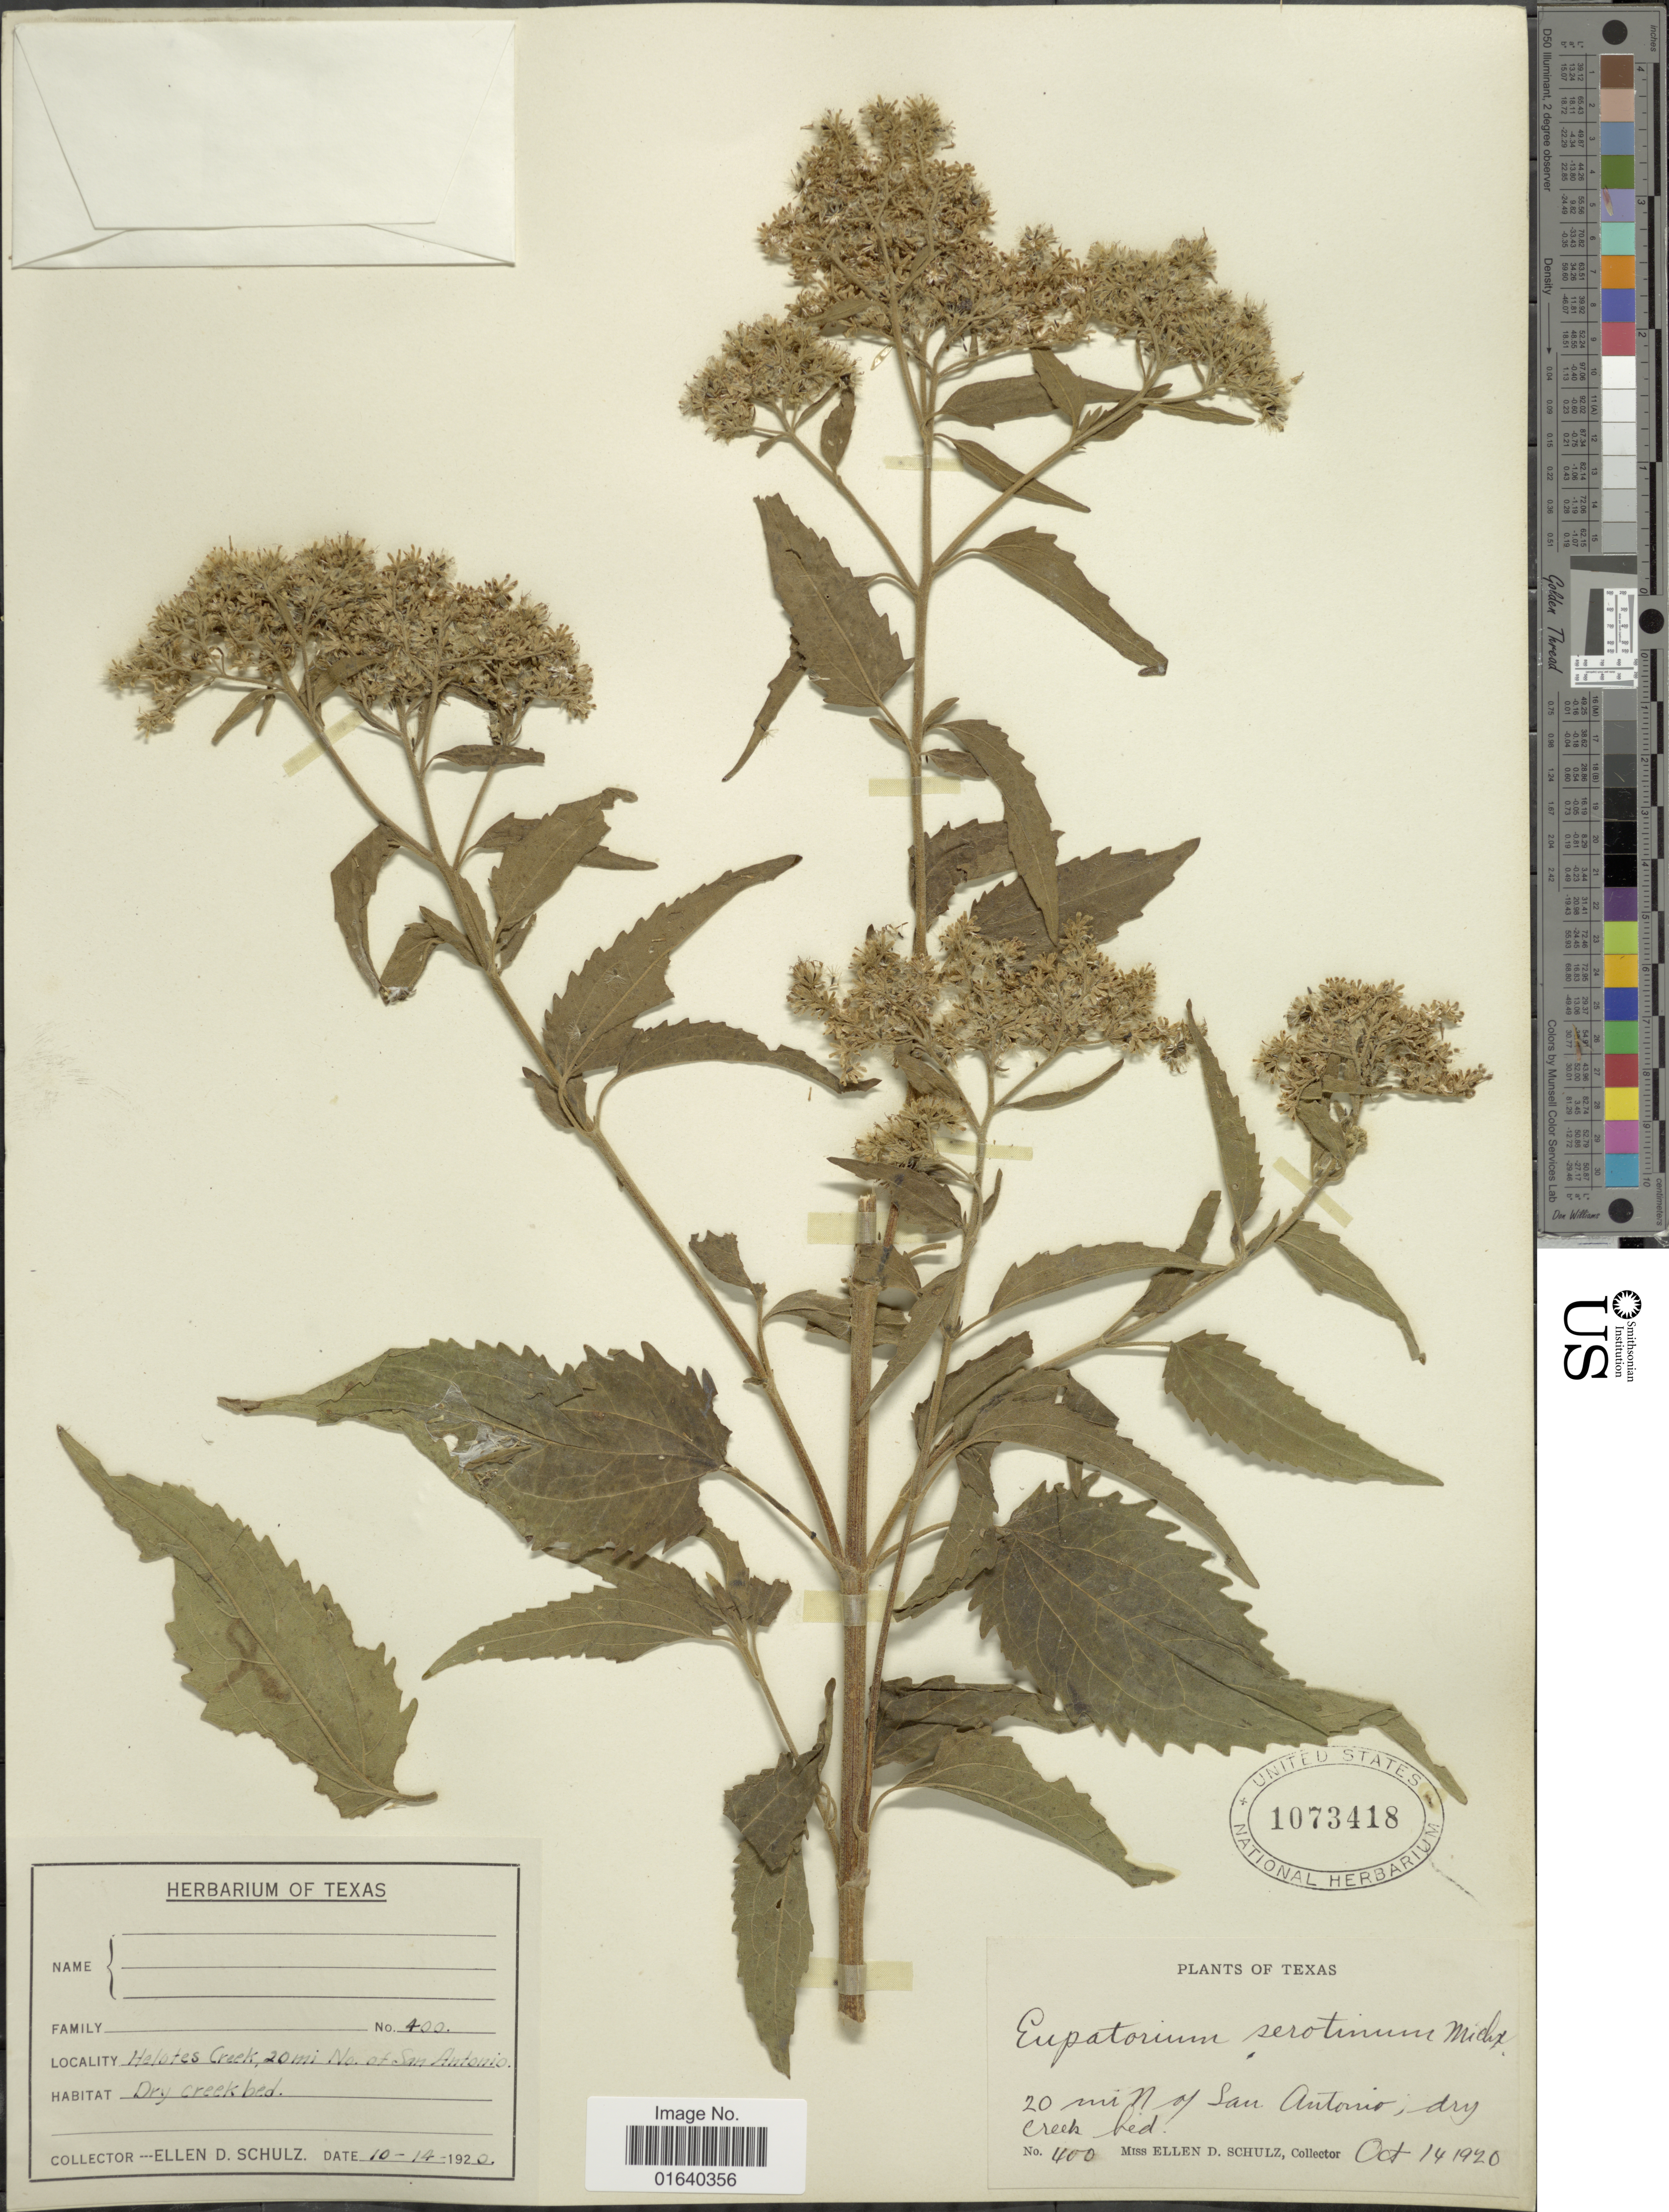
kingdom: Plantae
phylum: Tracheophyta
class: Magnoliopsida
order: Asterales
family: Asteraceae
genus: Eupatorium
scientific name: Eupatorium serotinum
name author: Michx.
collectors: E. D. Schulz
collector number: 400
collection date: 1920-10-14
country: United States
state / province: Texas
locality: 20 mi N of San Antoinio, dry creek bed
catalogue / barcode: US 1073418